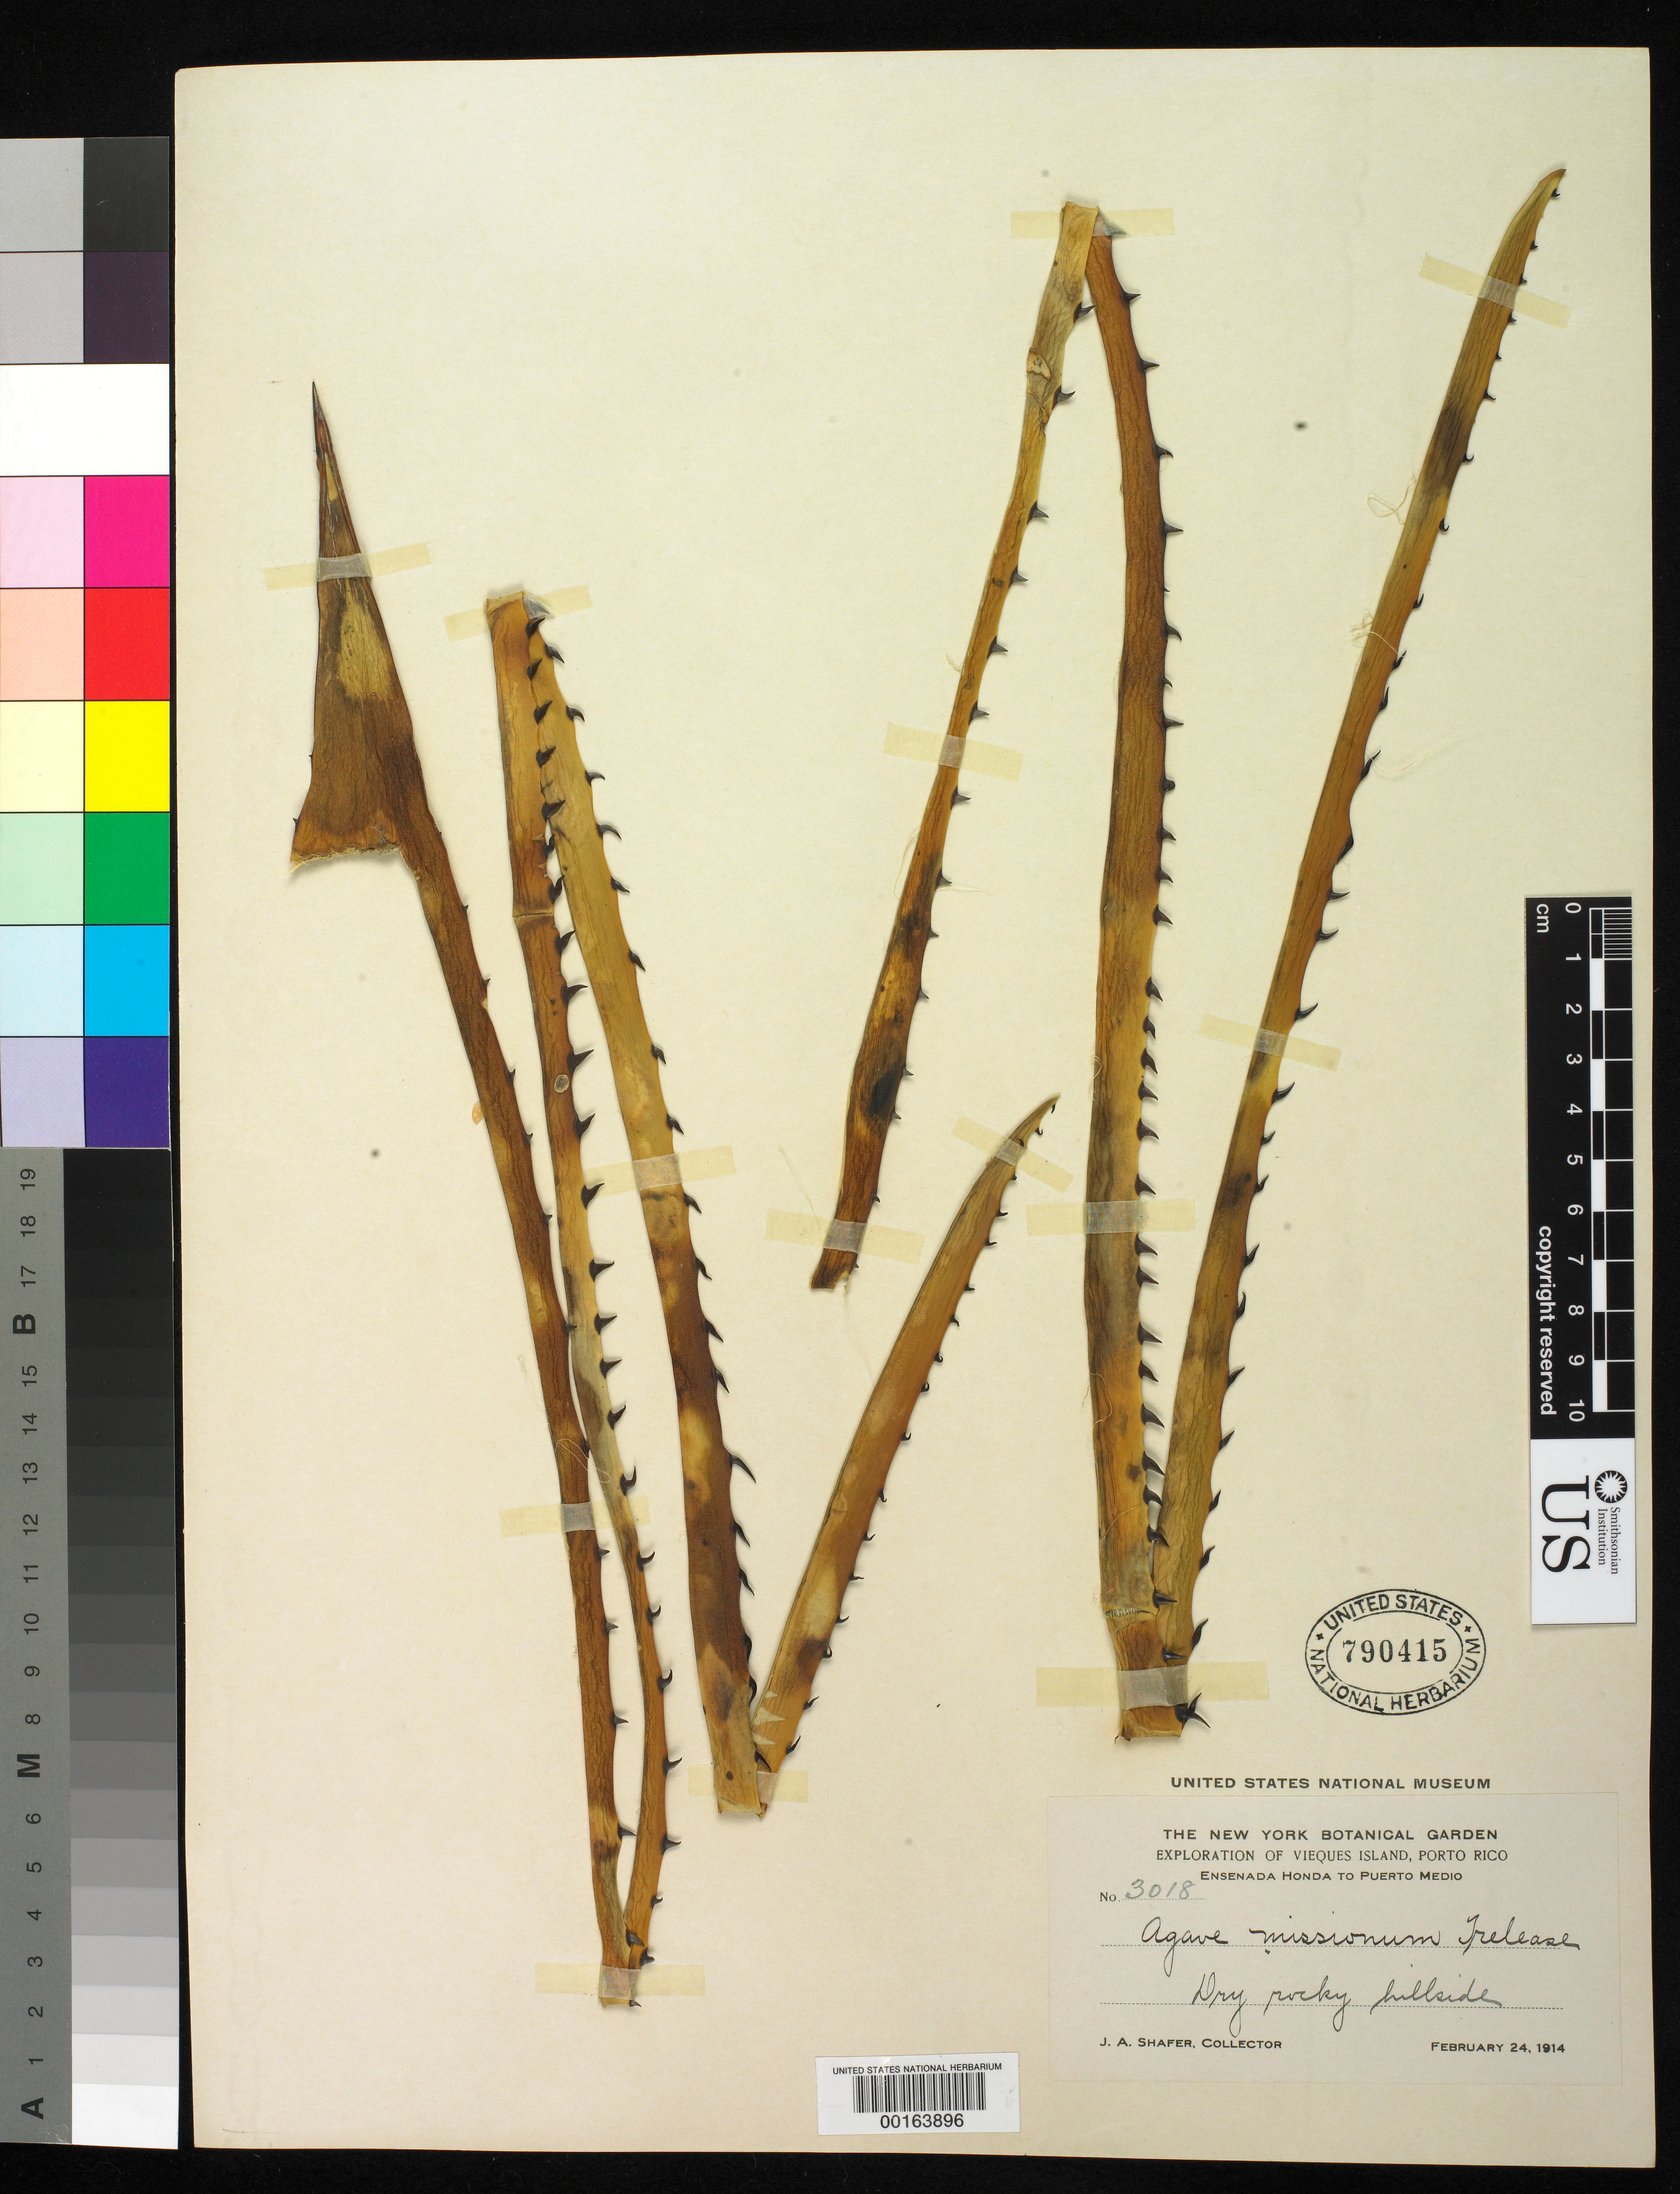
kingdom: Plantae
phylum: Tracheophyta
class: Liliopsida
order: Asparagales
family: Asparagaceae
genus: Agave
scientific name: Agave missionum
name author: Trel.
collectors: J. A. Shafer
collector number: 3018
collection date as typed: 24 Feb 1914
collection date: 1914-02-24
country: Puerto Rico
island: Greater Antilles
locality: Ensenada honda to puerto medio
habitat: Dry rocky hillside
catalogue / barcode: US 790415